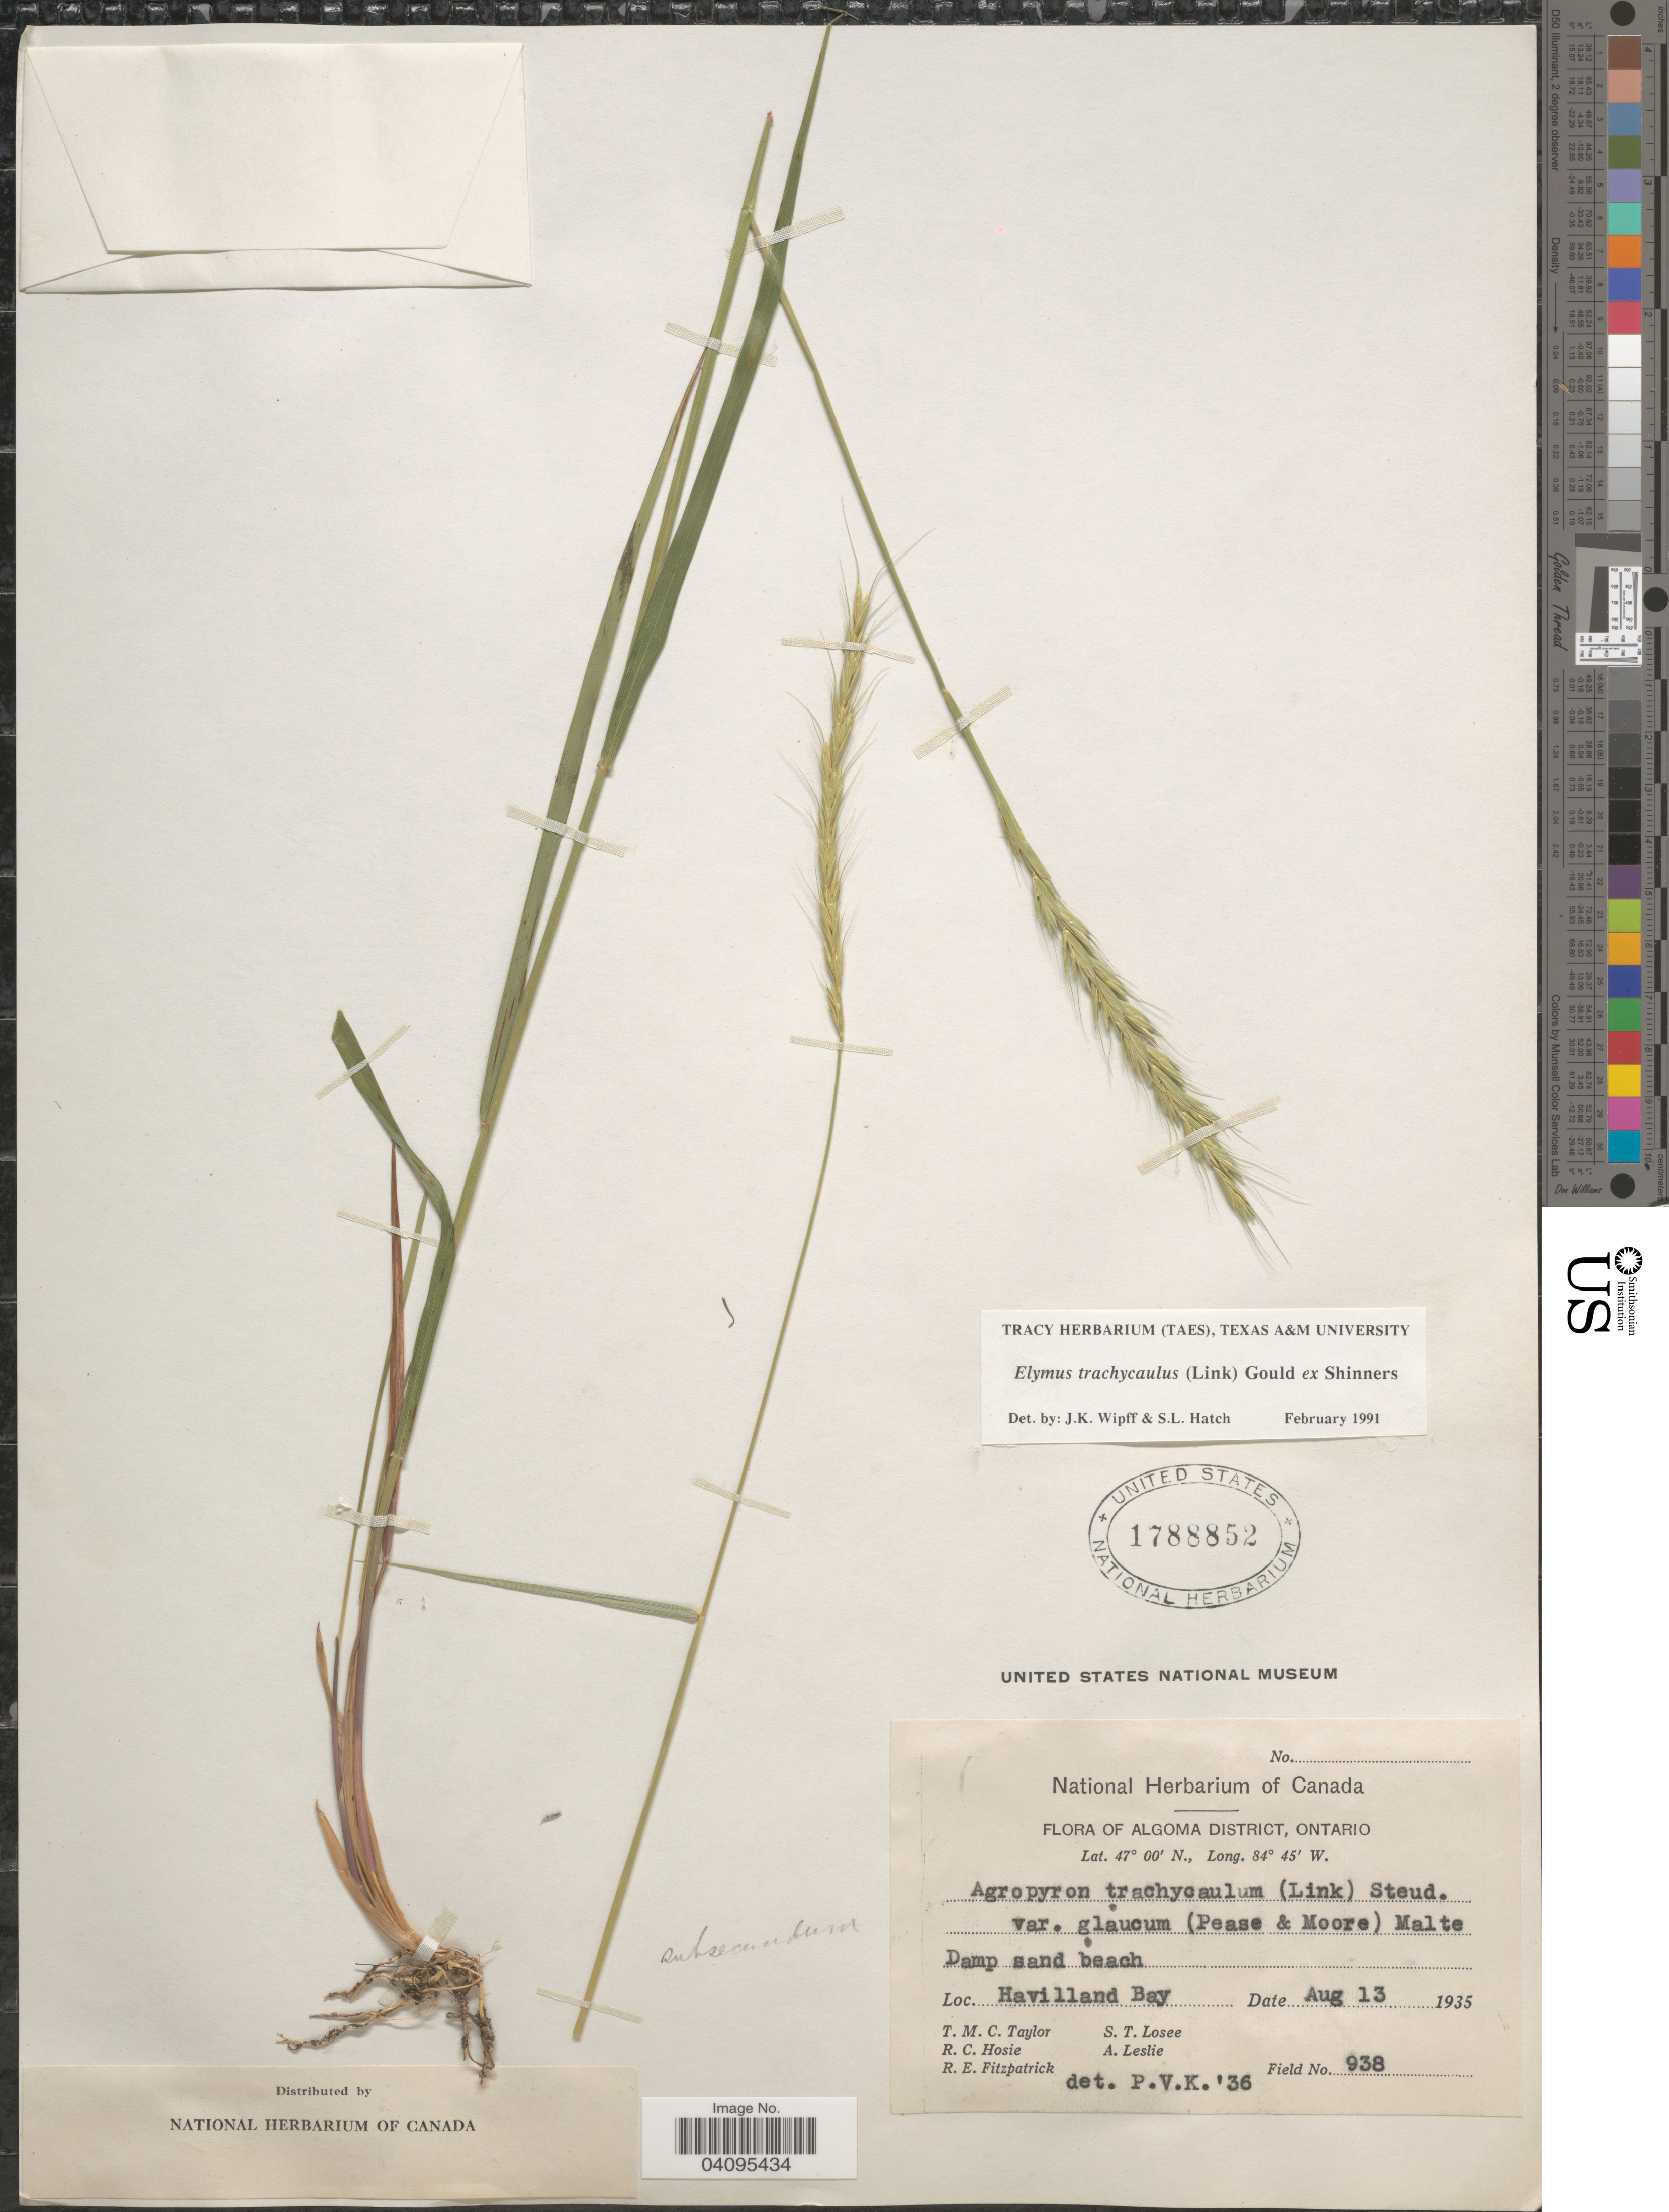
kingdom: Plantae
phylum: Tracheophyta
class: Liliopsida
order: Poales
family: Poaceae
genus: Elymus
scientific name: Elymus trachycaulus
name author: (Link) Gould ex Shinners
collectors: T. M. C. Taylor, S. Losee, R. Hosie, A. Leslie & R. Fitzpatrick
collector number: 938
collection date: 1935-08-13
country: Canada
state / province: Ontario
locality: Algoma District. Damp sand beach. Havilland Bay.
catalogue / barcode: US 1788852